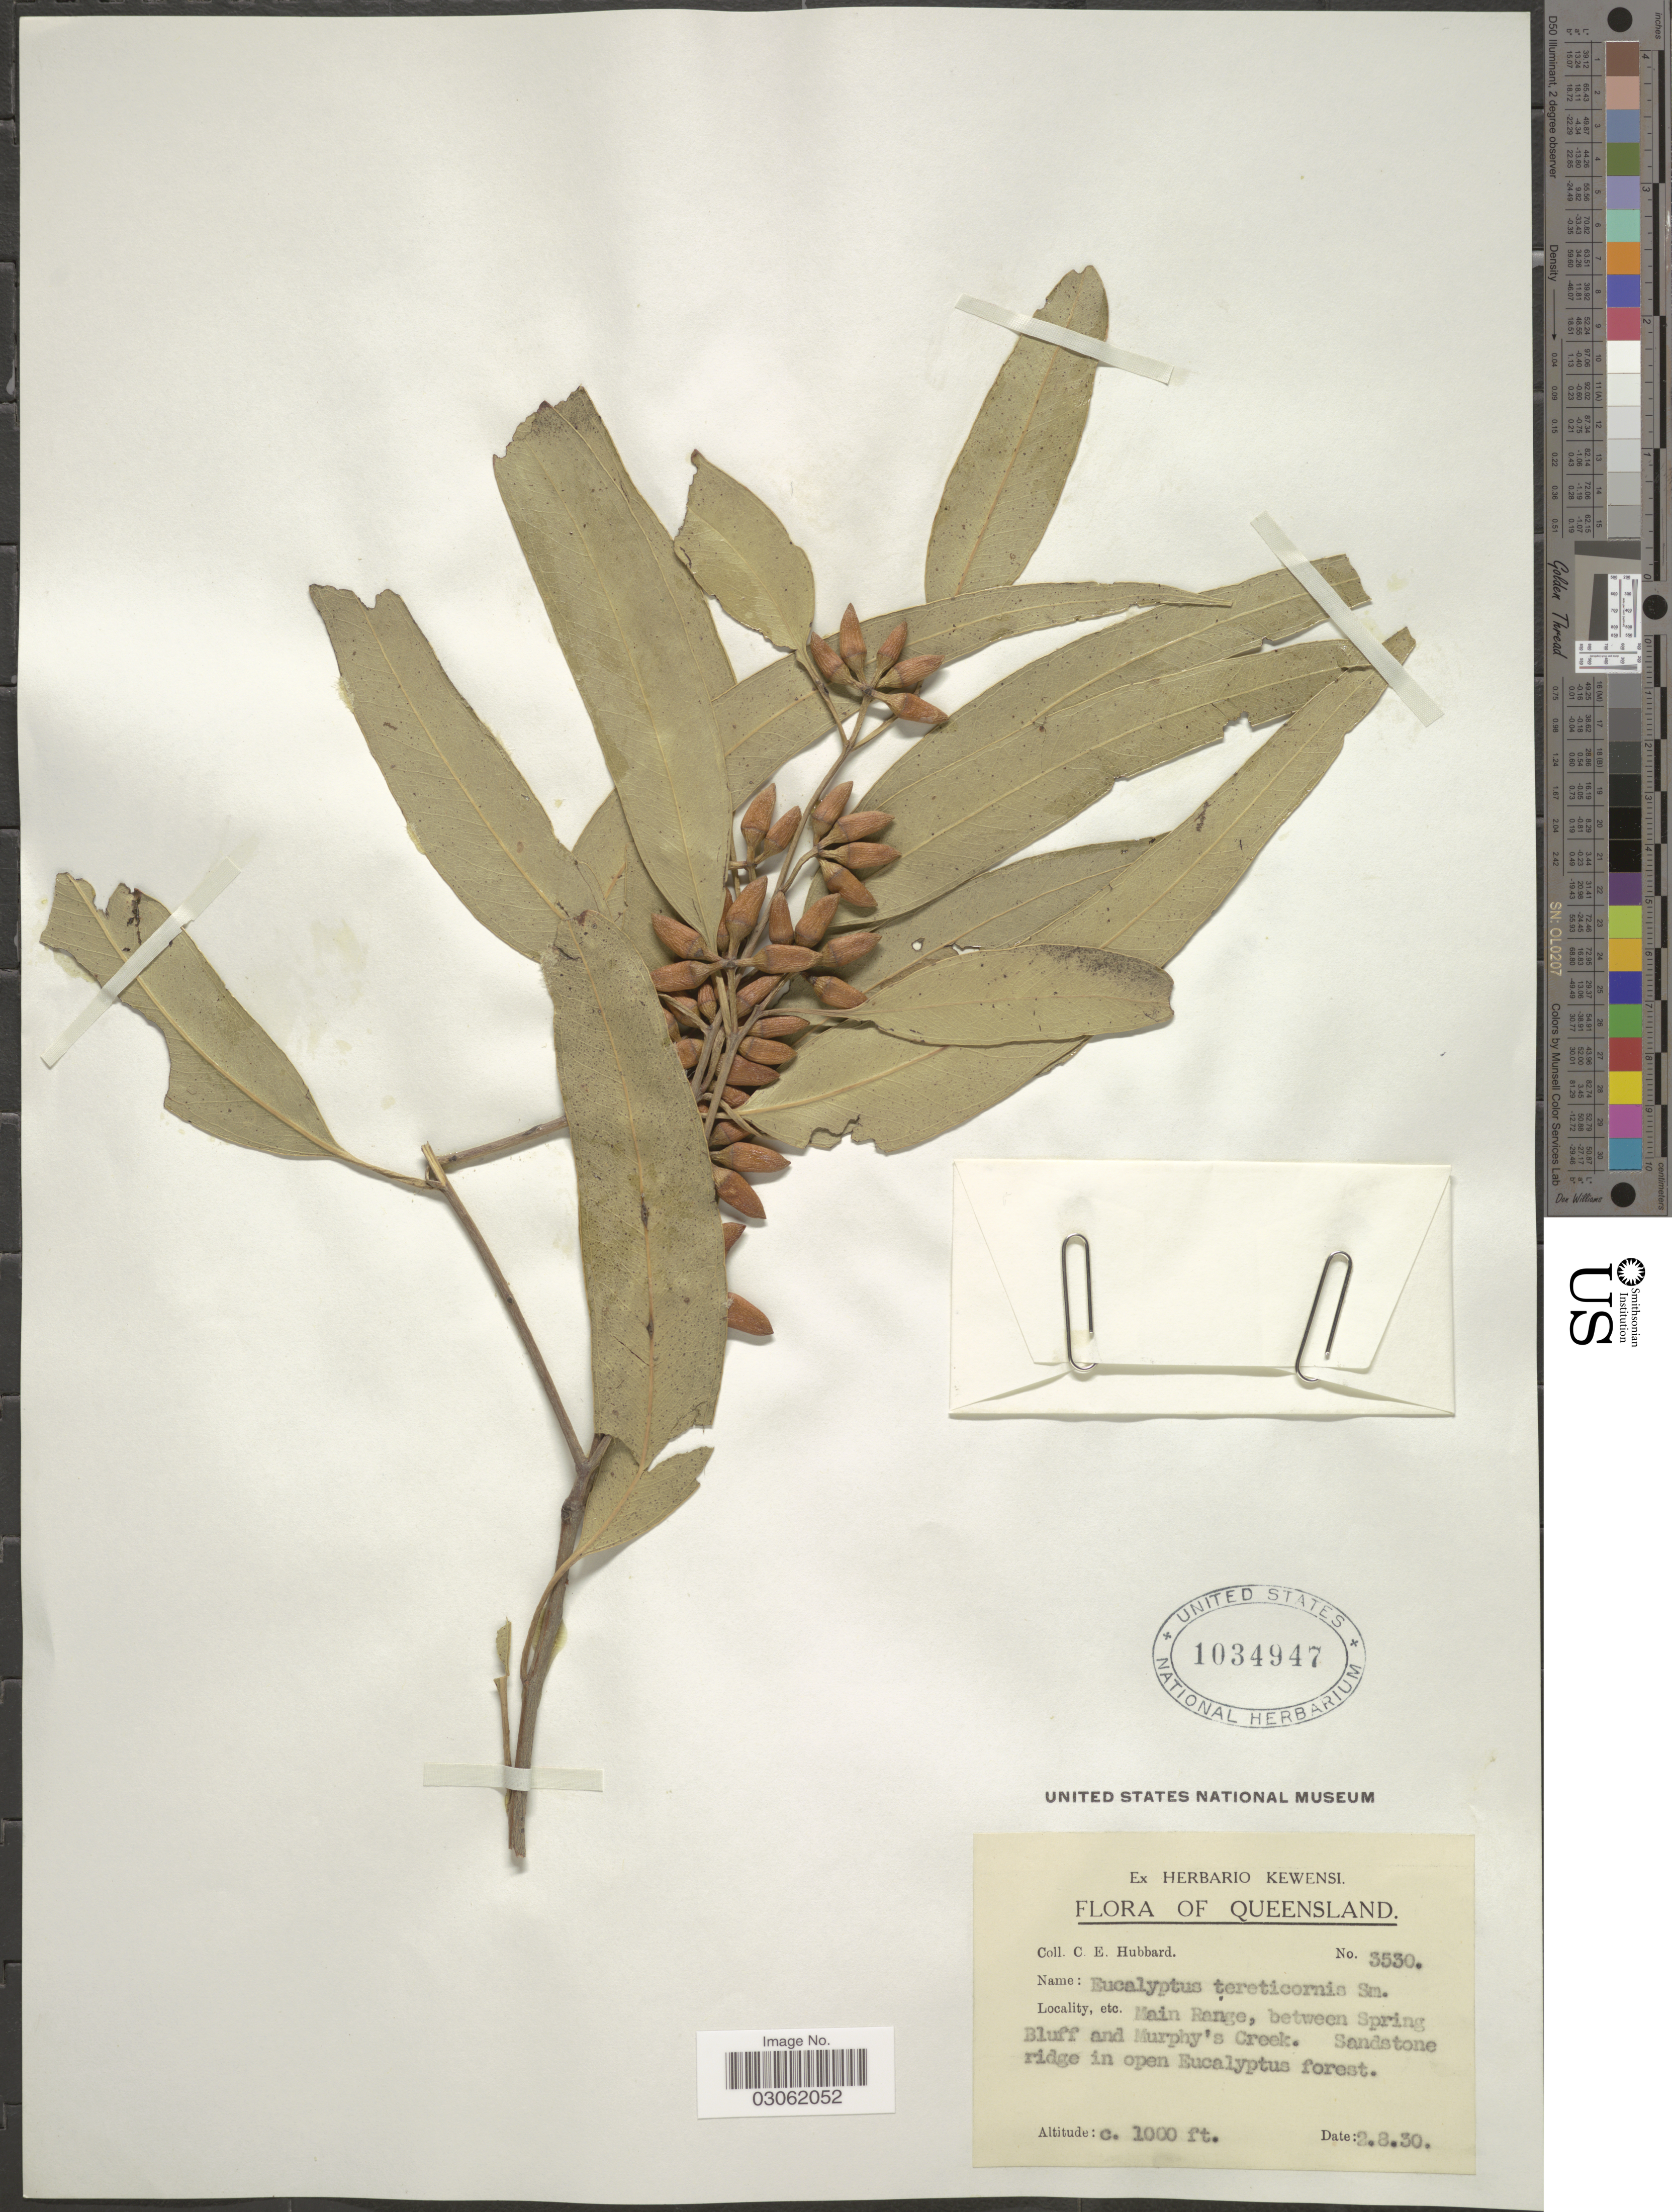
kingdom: Plantae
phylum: Tracheophyta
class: Magnoliopsida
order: Myrtales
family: Myrtaceae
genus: Eucalyptus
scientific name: Eucalyptus tereticornis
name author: Sm.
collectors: C. E. Hubbard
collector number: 3530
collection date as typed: Transcribed d/m/y: 2/8/30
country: Australia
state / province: Queensland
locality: Main Range, between Spring Bluff and Murphy's Creek.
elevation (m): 305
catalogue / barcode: US 1034947